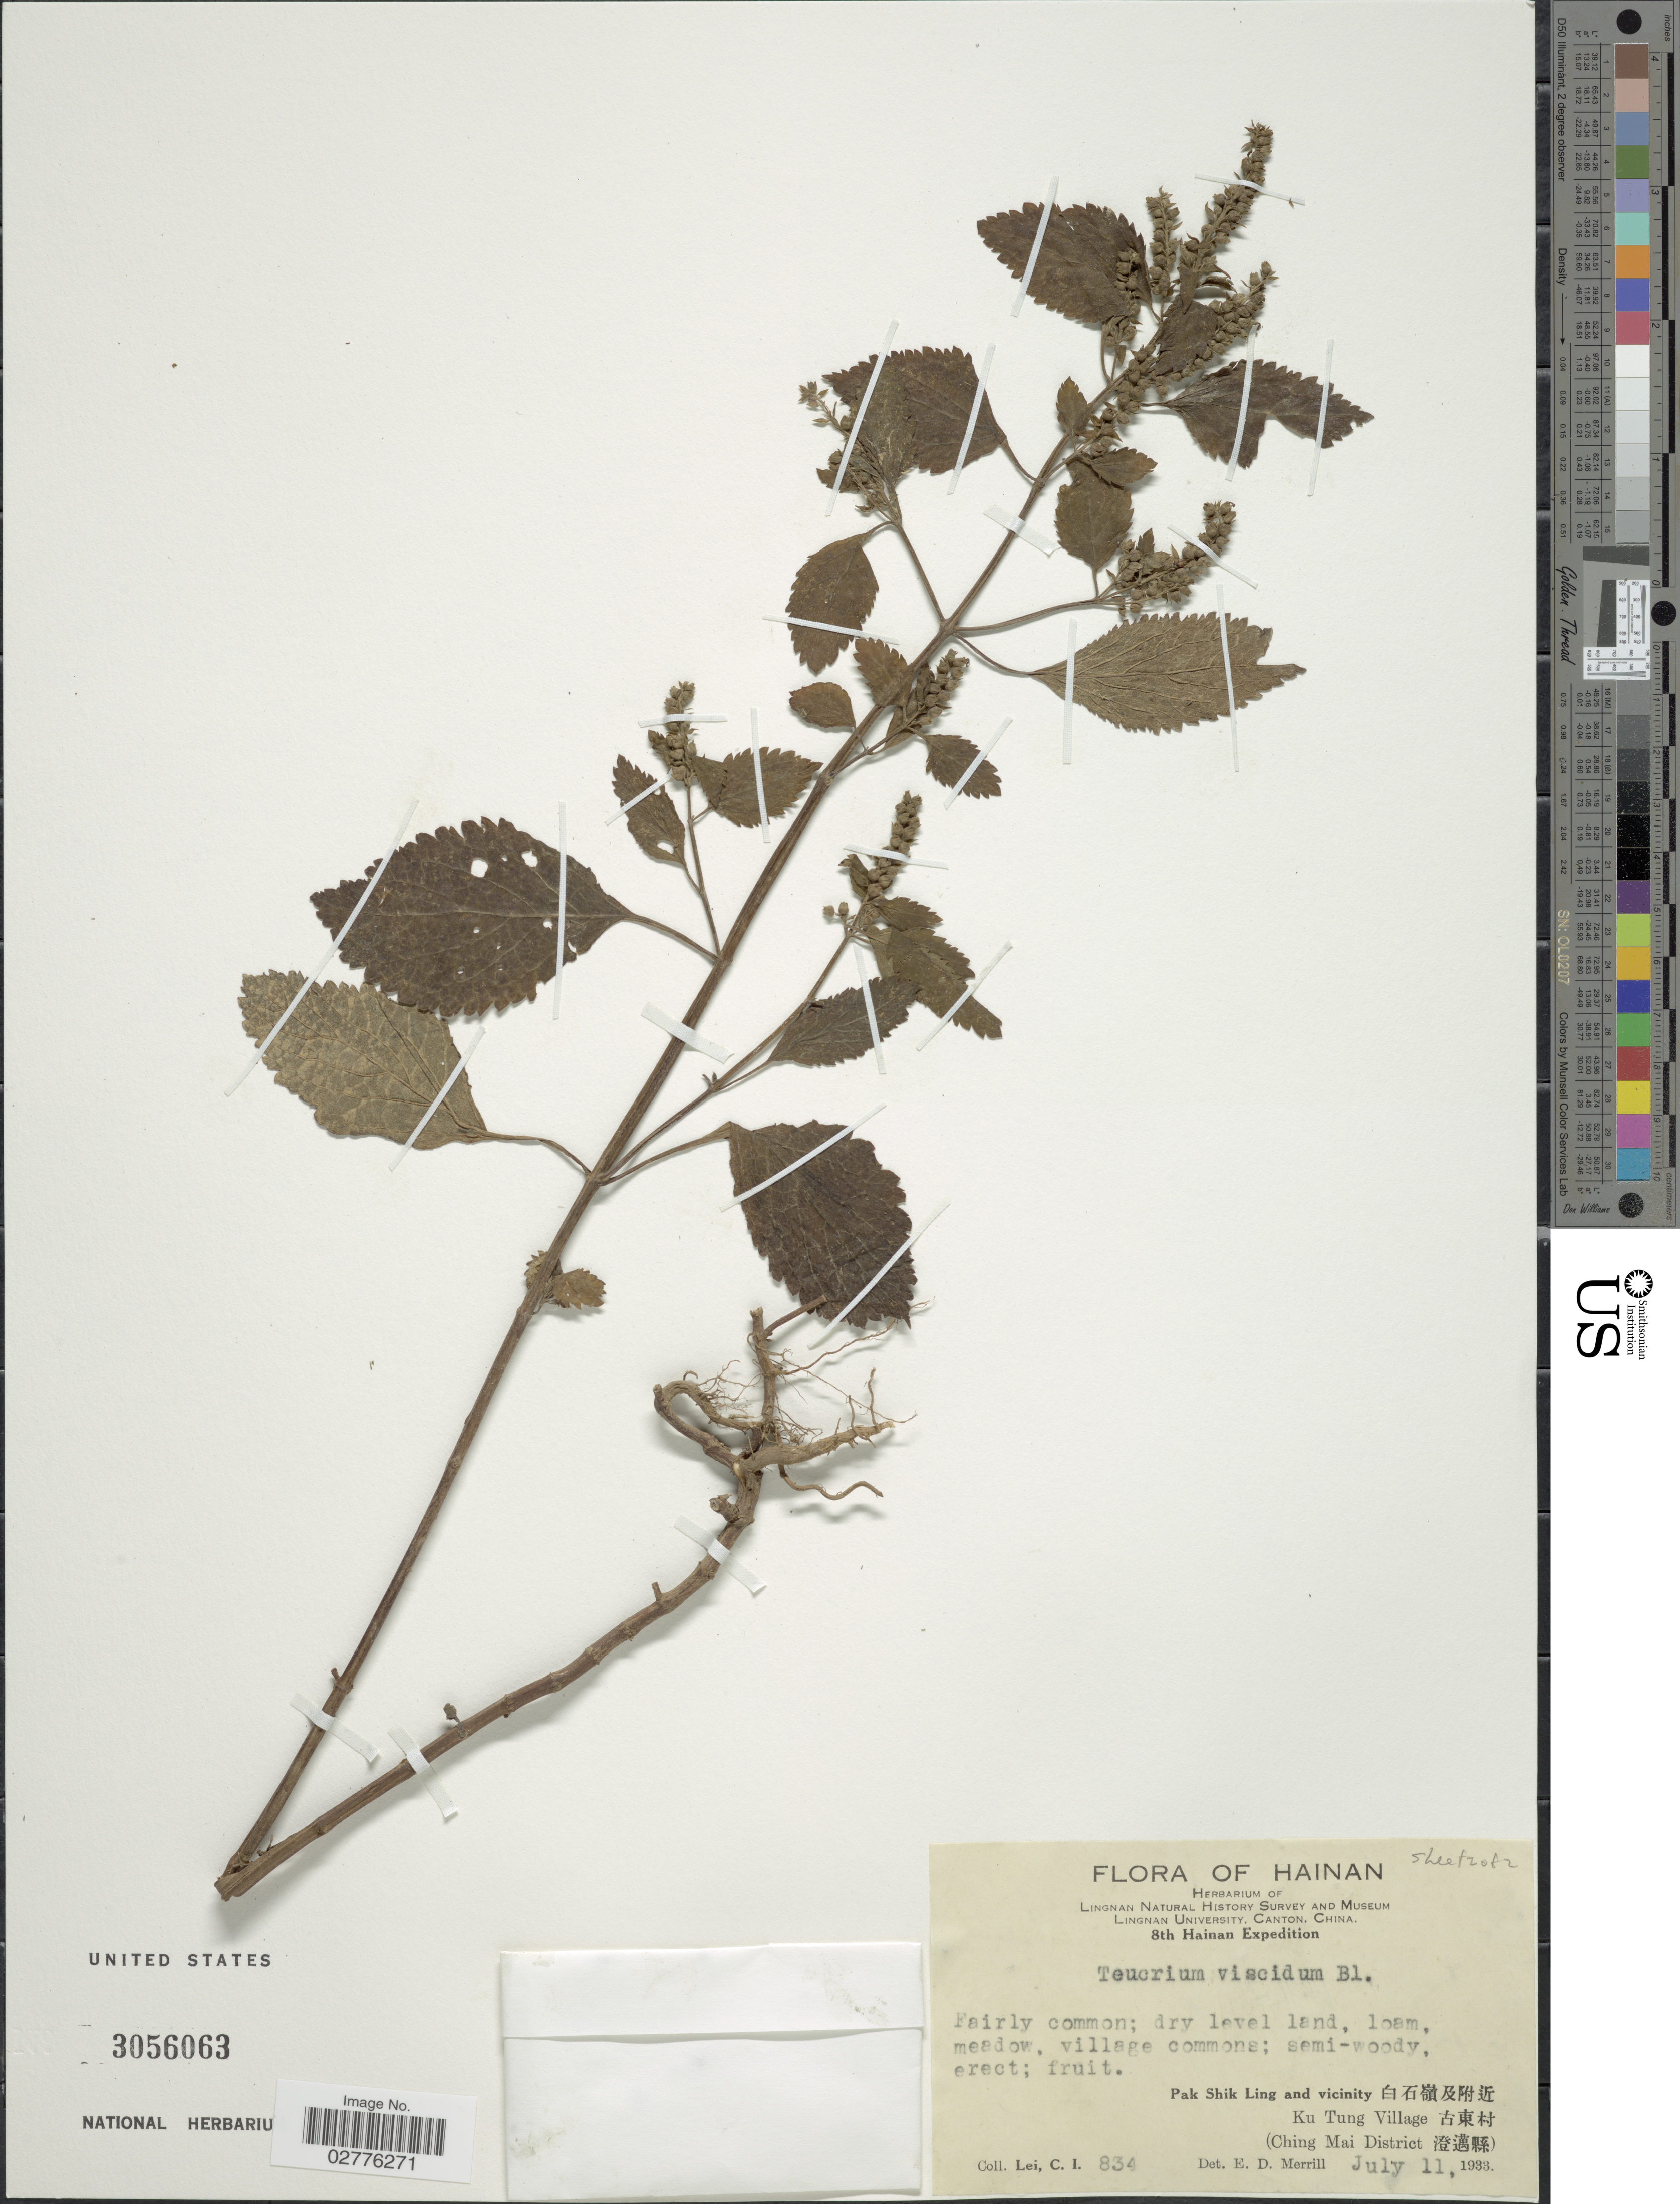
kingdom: Plantae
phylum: Tracheophyta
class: Magnoliopsida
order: Lamiales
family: Lamiaceae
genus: Teucrium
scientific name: Teucrium viscidum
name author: Blume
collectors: C. I. Lei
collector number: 834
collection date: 1933-07-11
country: China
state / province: Hainan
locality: Pak Shik Ling and vicinity, Ku Tung Village (Ching Mai District).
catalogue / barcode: US 3056063